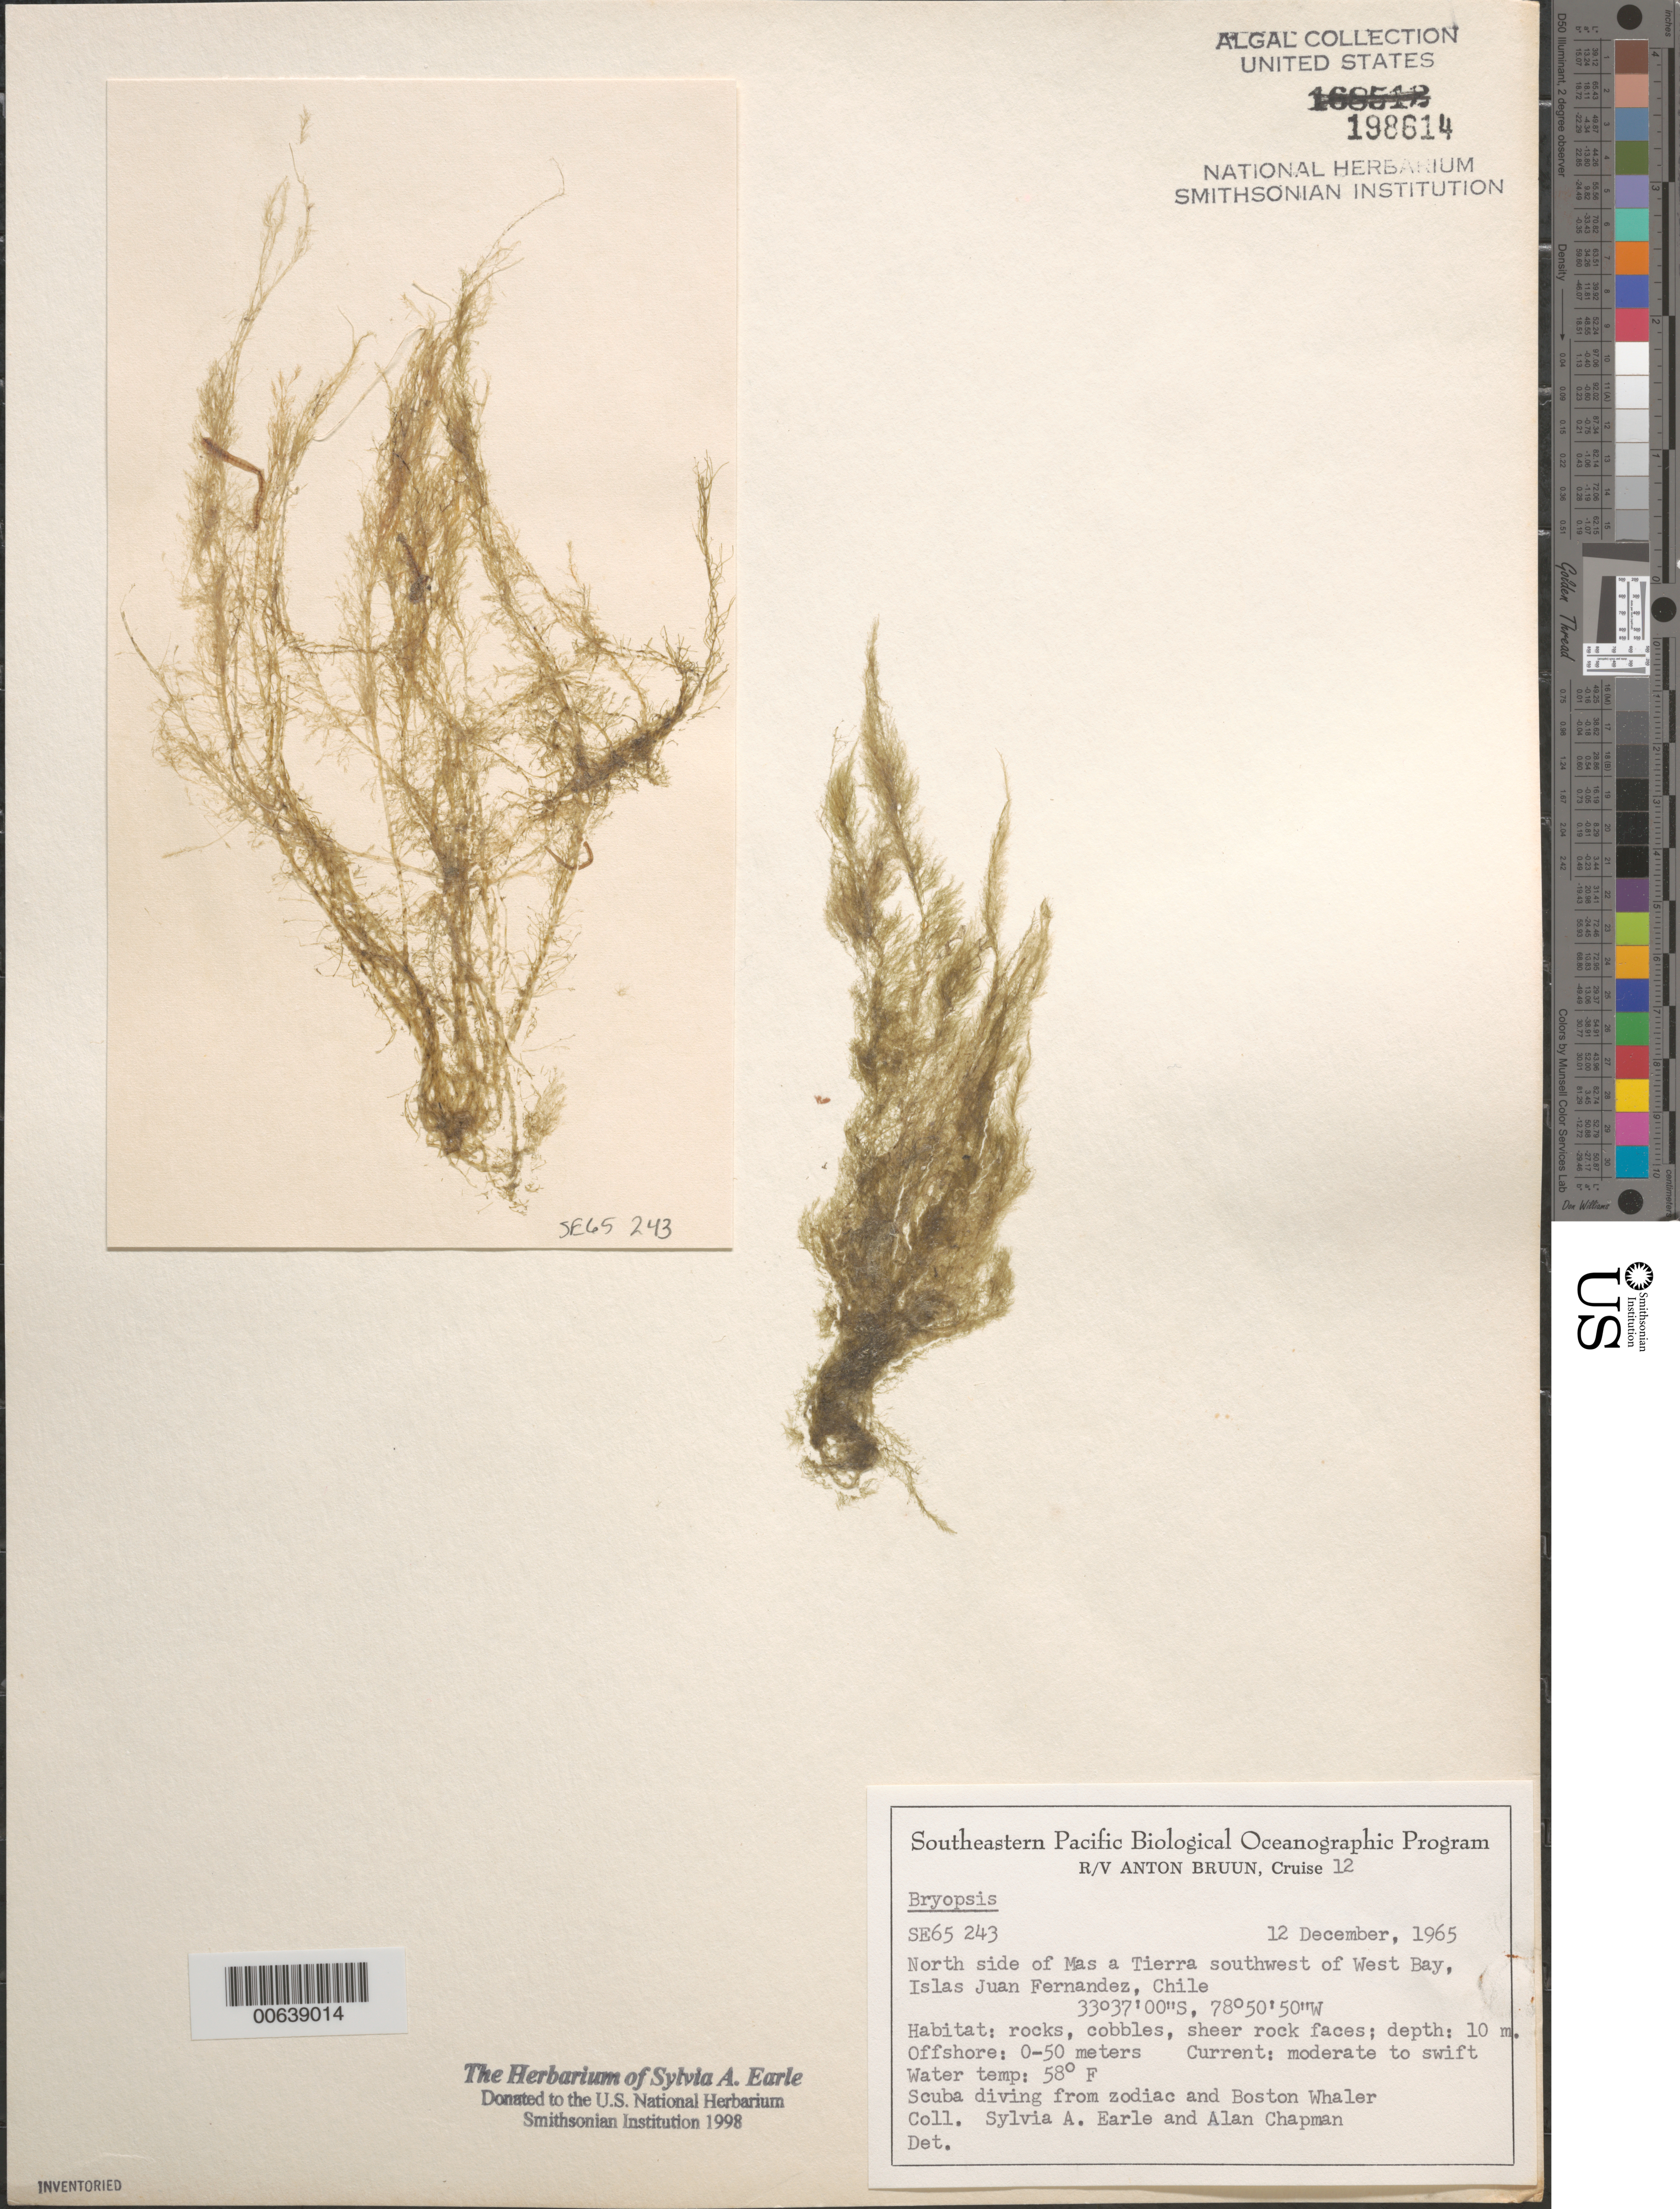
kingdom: Plantae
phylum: Chlorophyta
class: Ulvophyceae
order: Bryopsidales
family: Bryopsidaceae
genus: Bryopsis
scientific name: Bryopsis sp.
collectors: S. A. Earle & A. Chapman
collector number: SE 65243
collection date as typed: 12 Dec 1965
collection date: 1965-12-12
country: Chile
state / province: Valparaíso (V)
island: Isla Más a Tierra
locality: Southwest of West Bay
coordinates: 33 37' 00" S, 78 50' 50" W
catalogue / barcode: US 198614